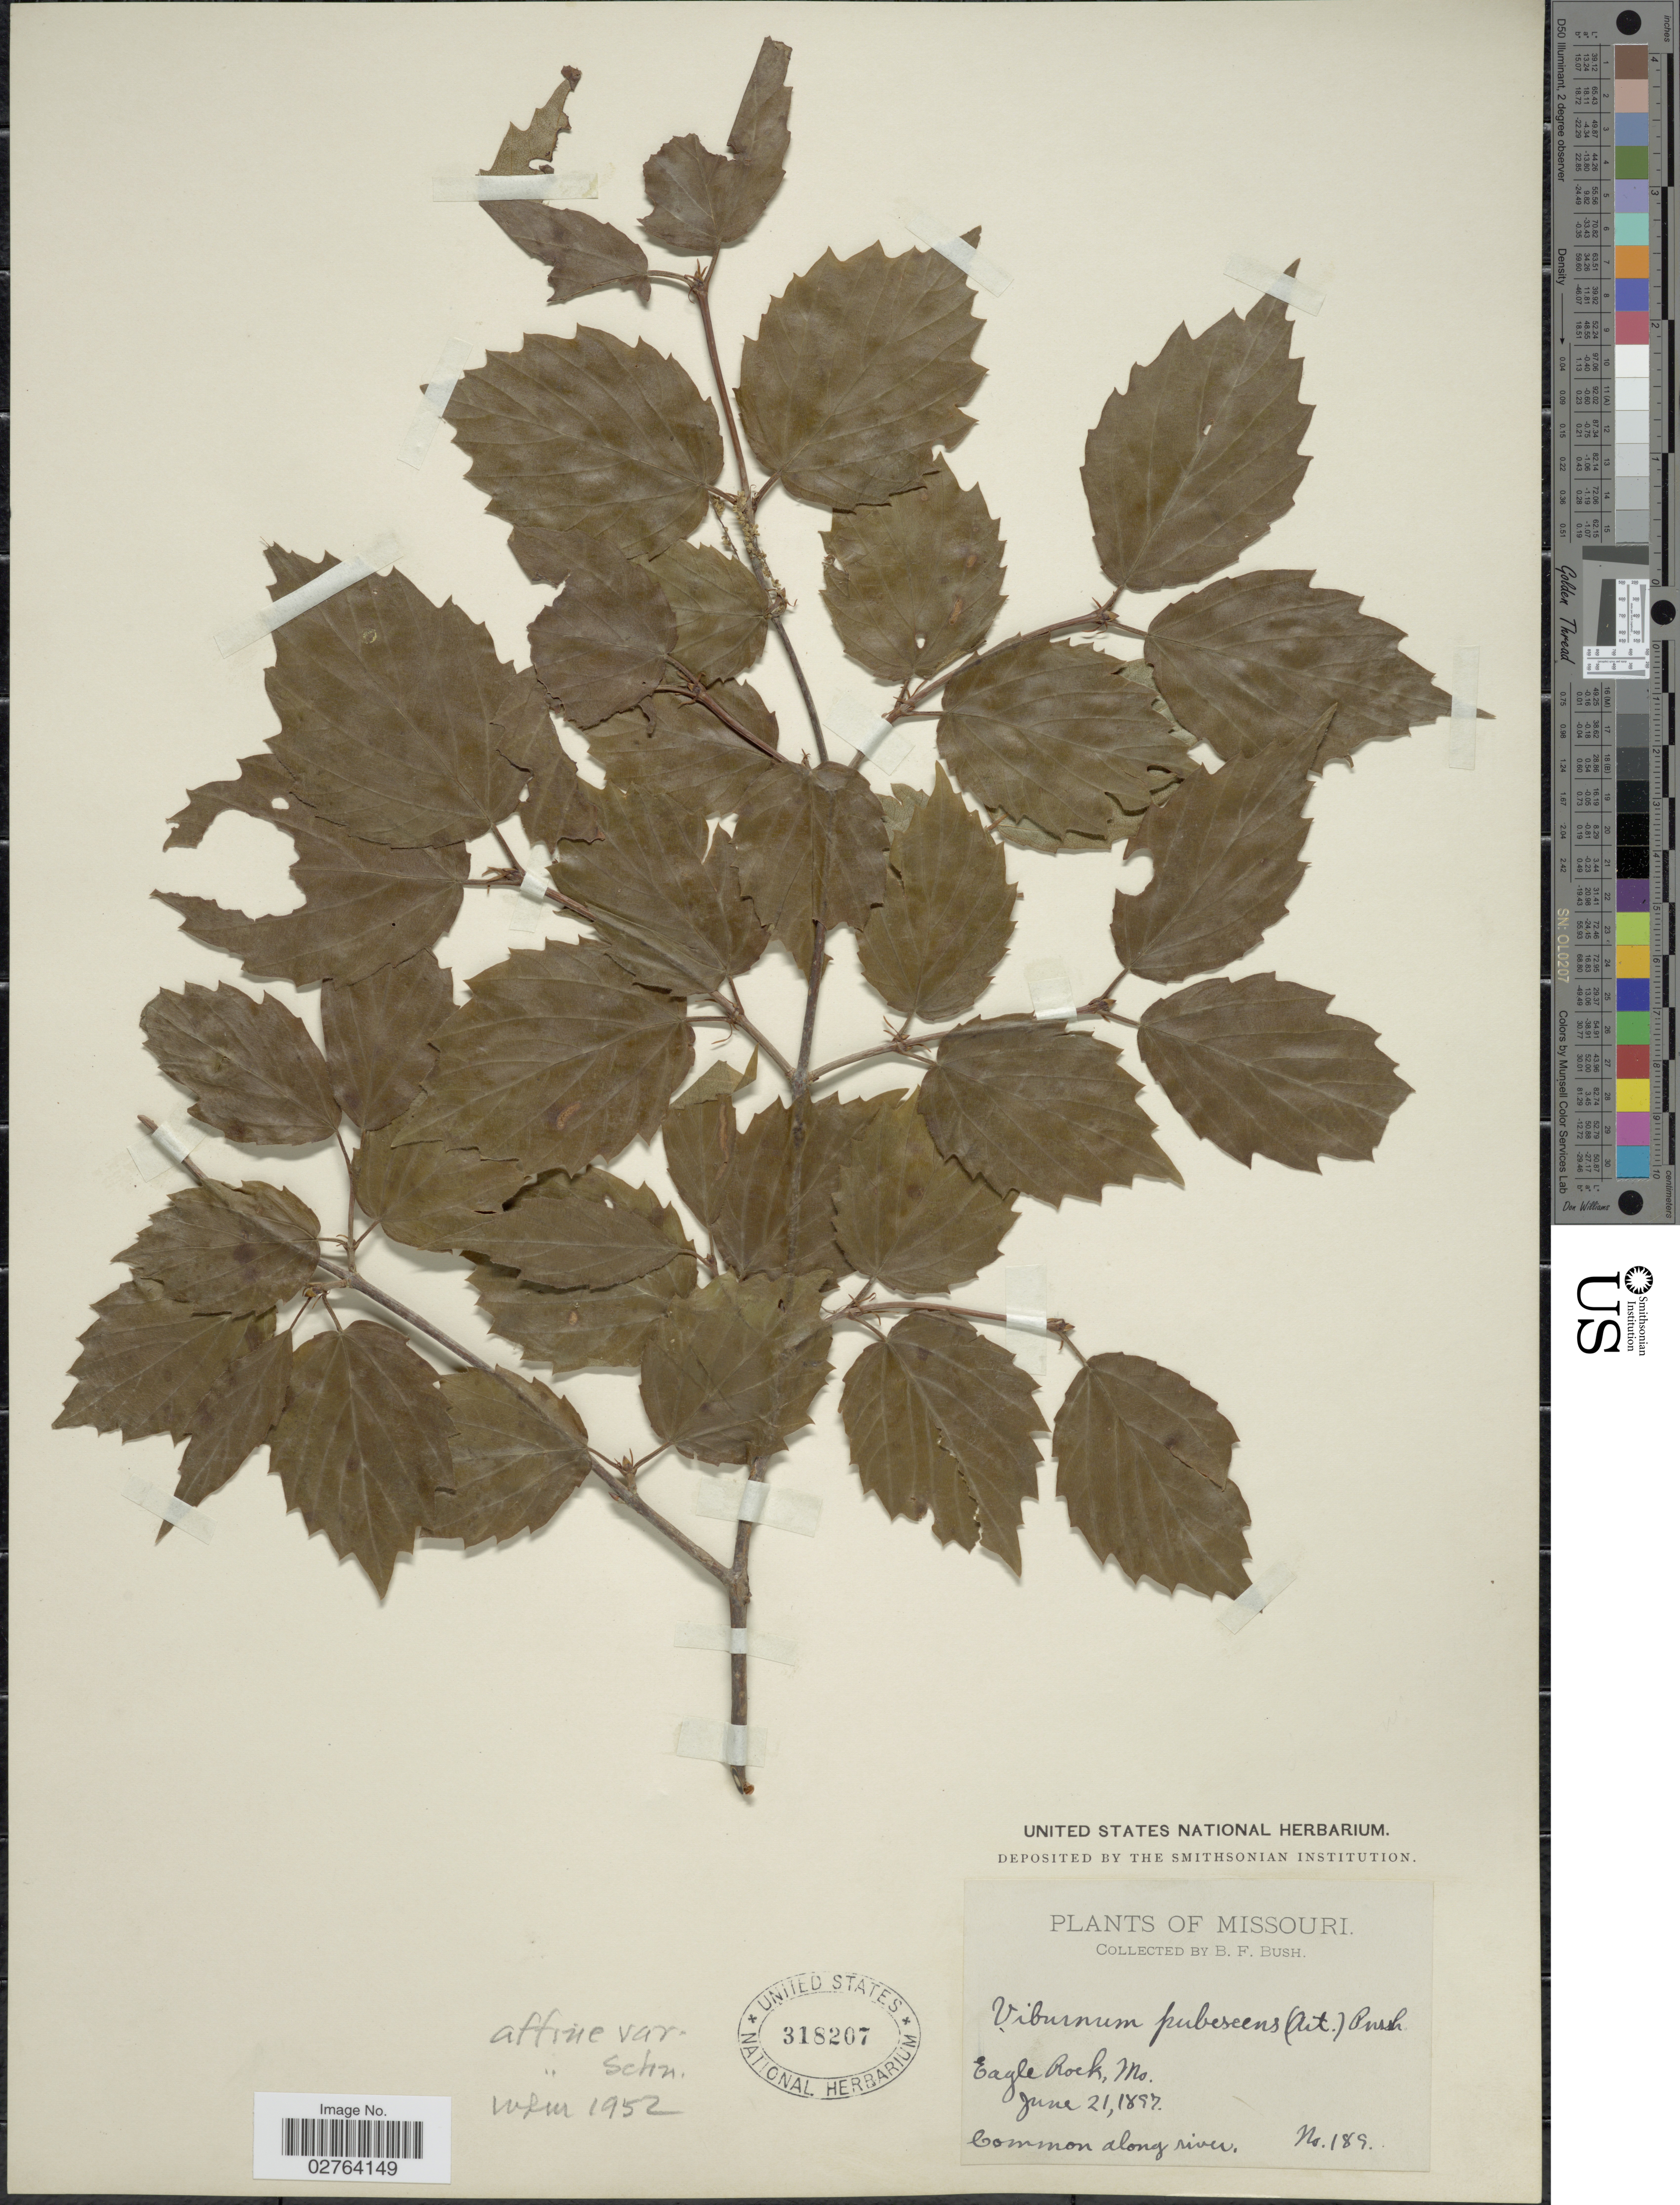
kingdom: Plantae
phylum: Tracheophyta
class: Magnoliopsida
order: Dipsacales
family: Viburnaceae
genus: Viburnum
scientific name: Viburnum rafinesqueanum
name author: Schult.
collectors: B. F. Bush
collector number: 189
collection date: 1897-06-21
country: United States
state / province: Missouri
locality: Eagle Rock, Mo. Common along river.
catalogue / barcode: US 318207